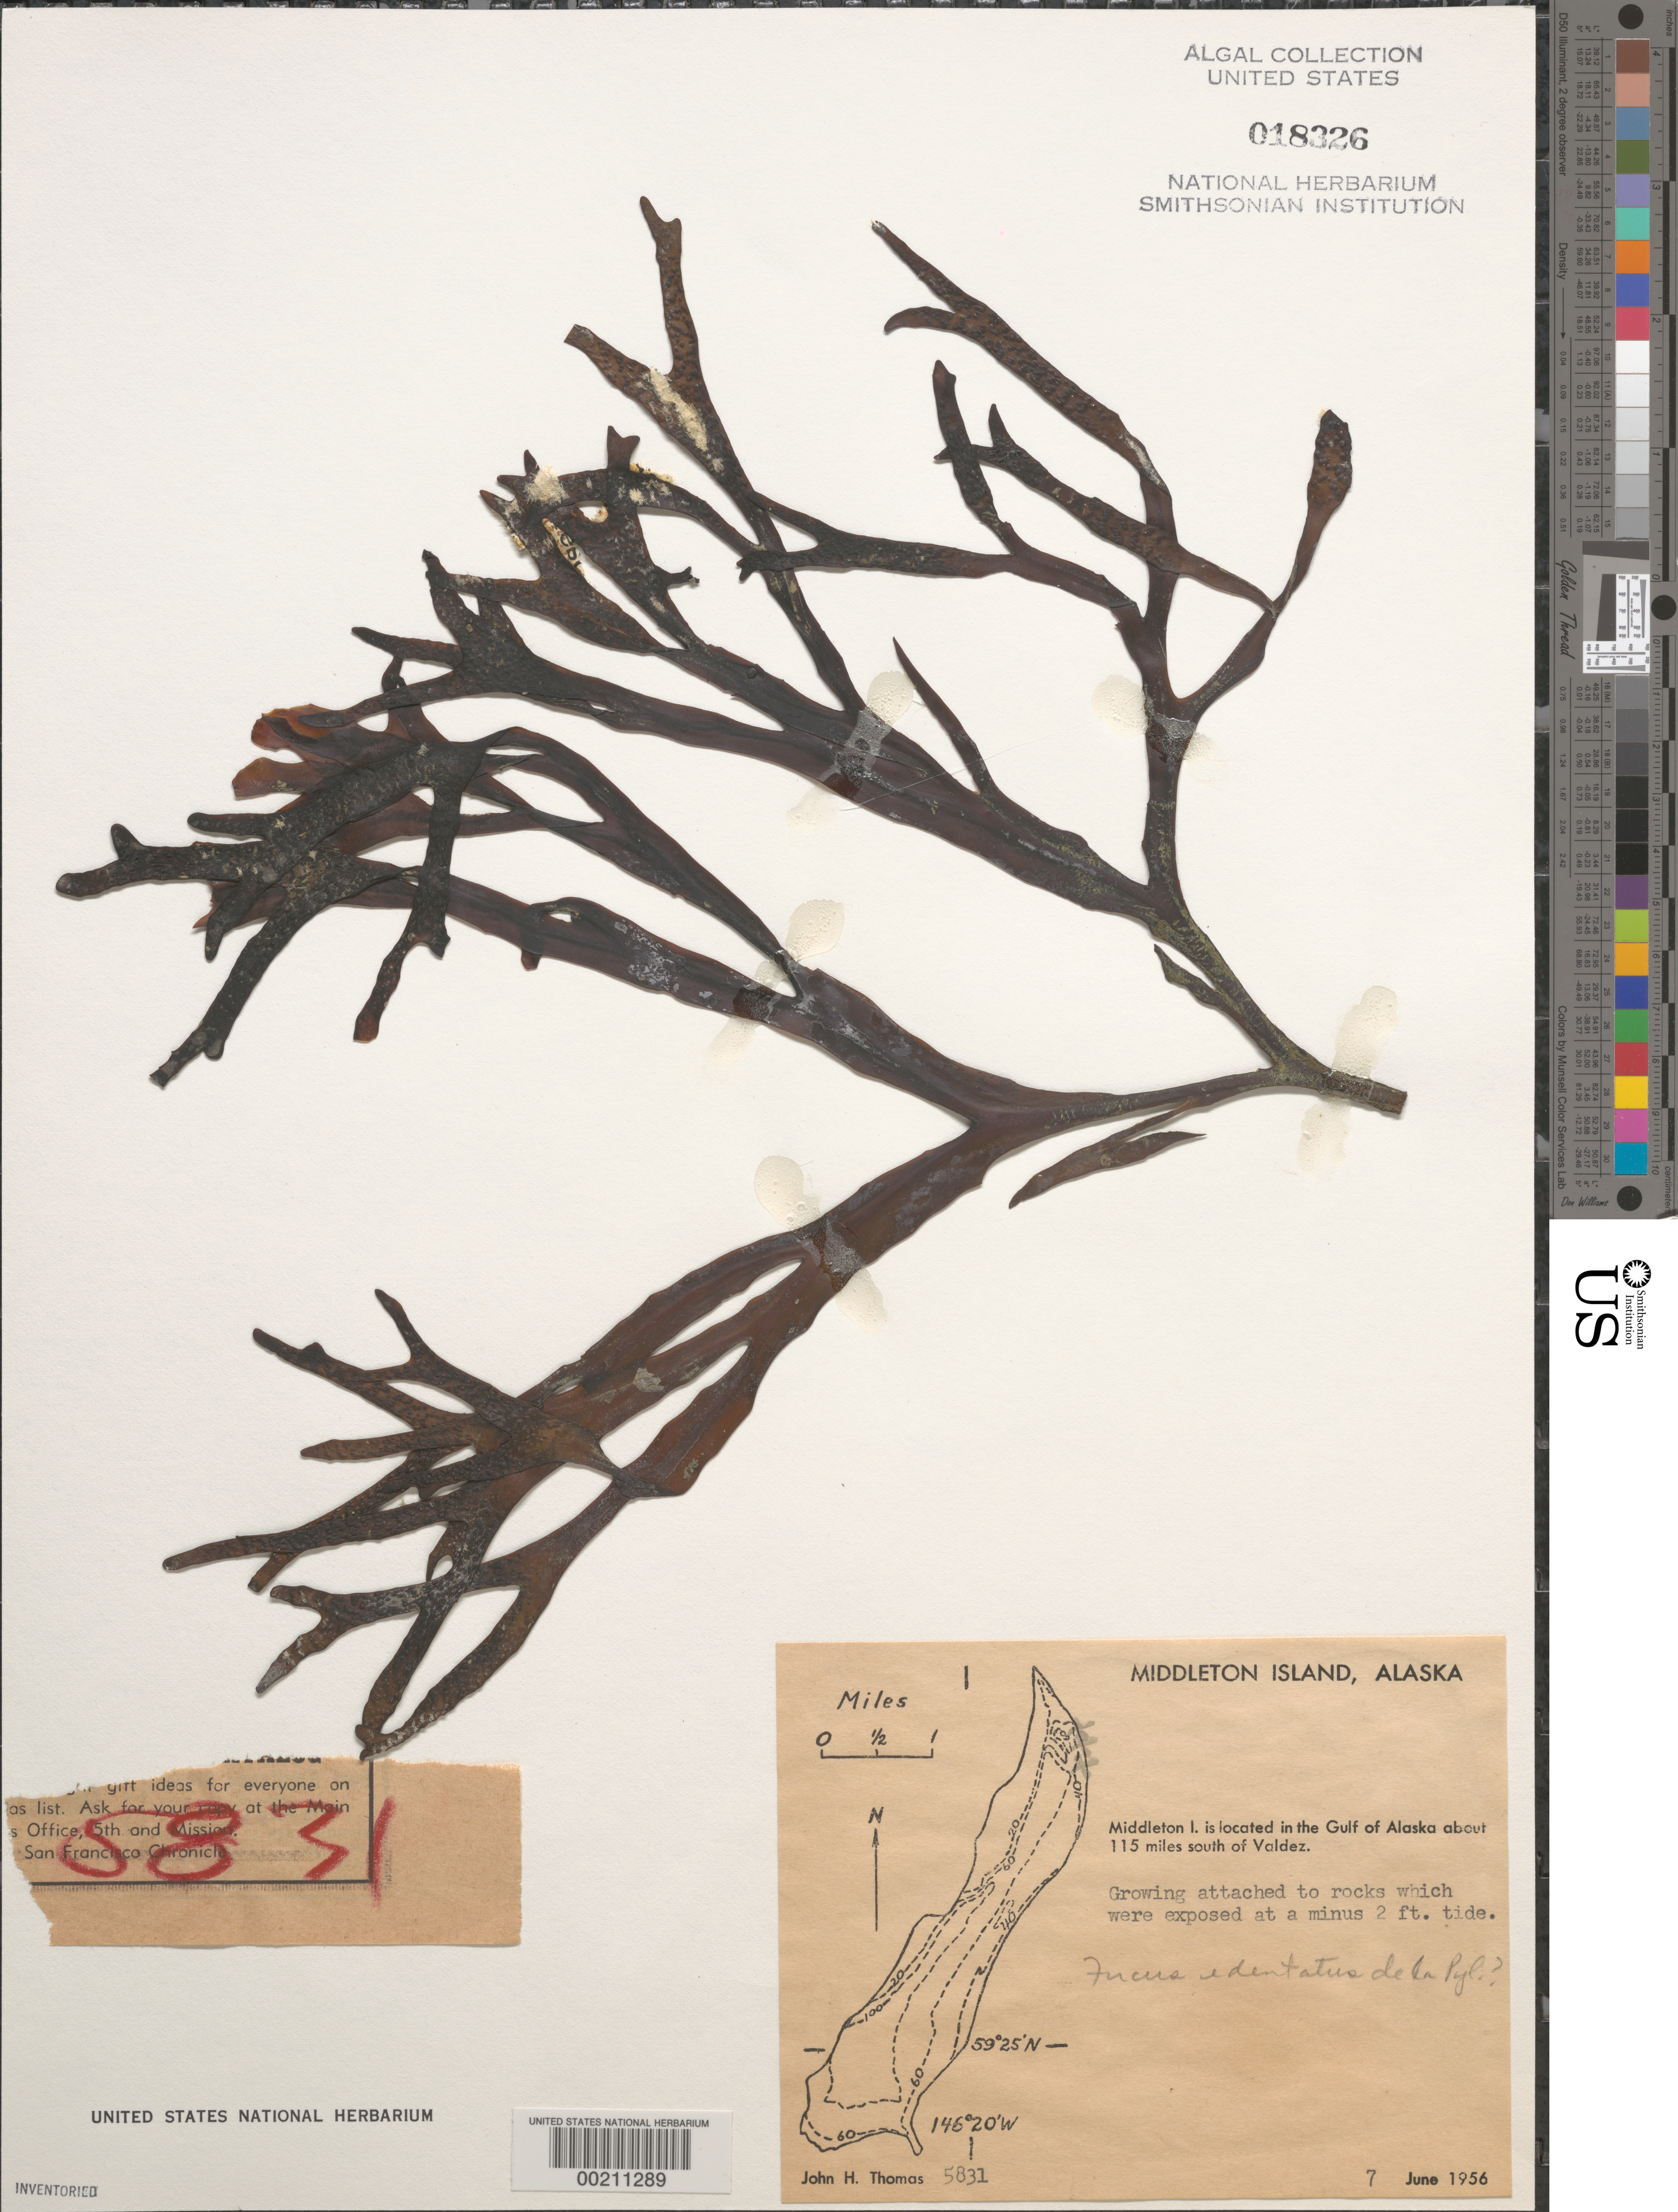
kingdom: Chromista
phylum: Ochrophyta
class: Phaeophyceae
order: Fucales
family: Fucaceae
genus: Fucus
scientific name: Fucus distichus subsp. edentatus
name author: (Bach. Pyl.) H.T. Powell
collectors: J. H. Thomas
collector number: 5831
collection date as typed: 07 Jun 1956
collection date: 1956-06-07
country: United States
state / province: Alaska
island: Middleton Island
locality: Gulf of Alaska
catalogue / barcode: US 18326